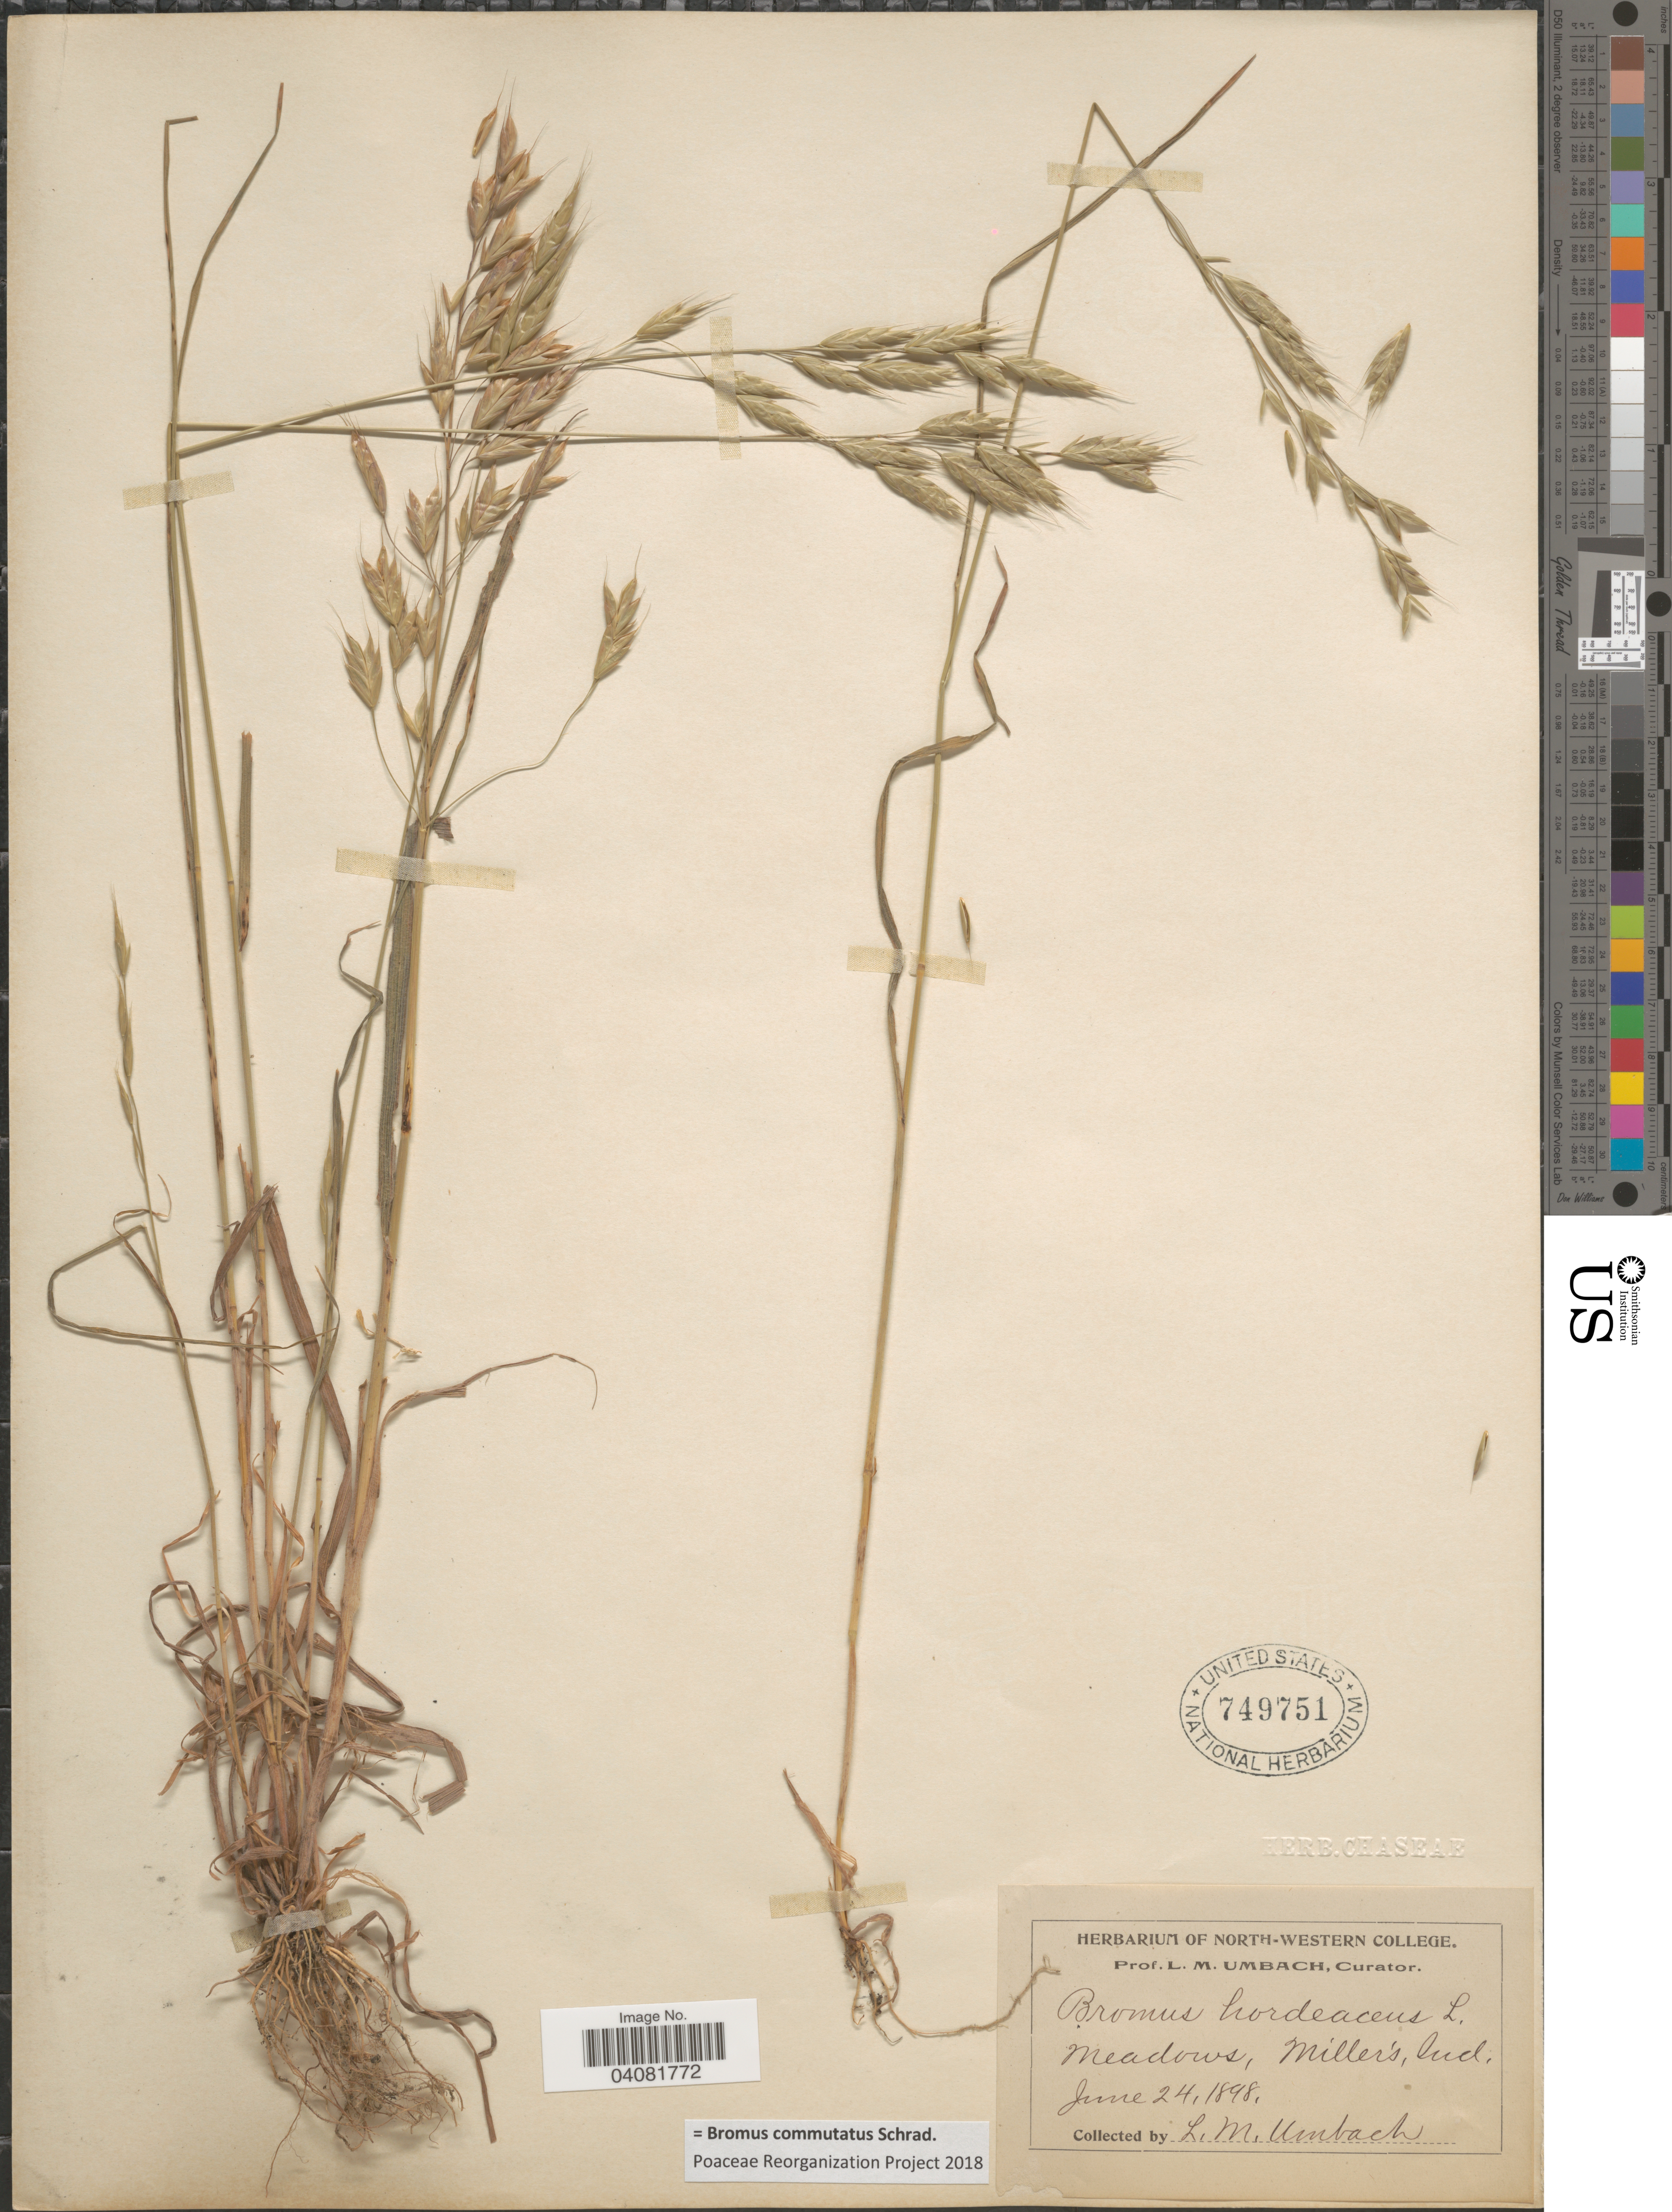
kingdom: Plantae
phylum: Tracheophyta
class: Liliopsida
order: Poales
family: Poaceae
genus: Bromus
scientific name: Bromus commutatus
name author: Schrad.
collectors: L. M. Umbach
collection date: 1898-06-24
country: United States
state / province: Indiana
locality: Meadows, Miller's.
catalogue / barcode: US 749751